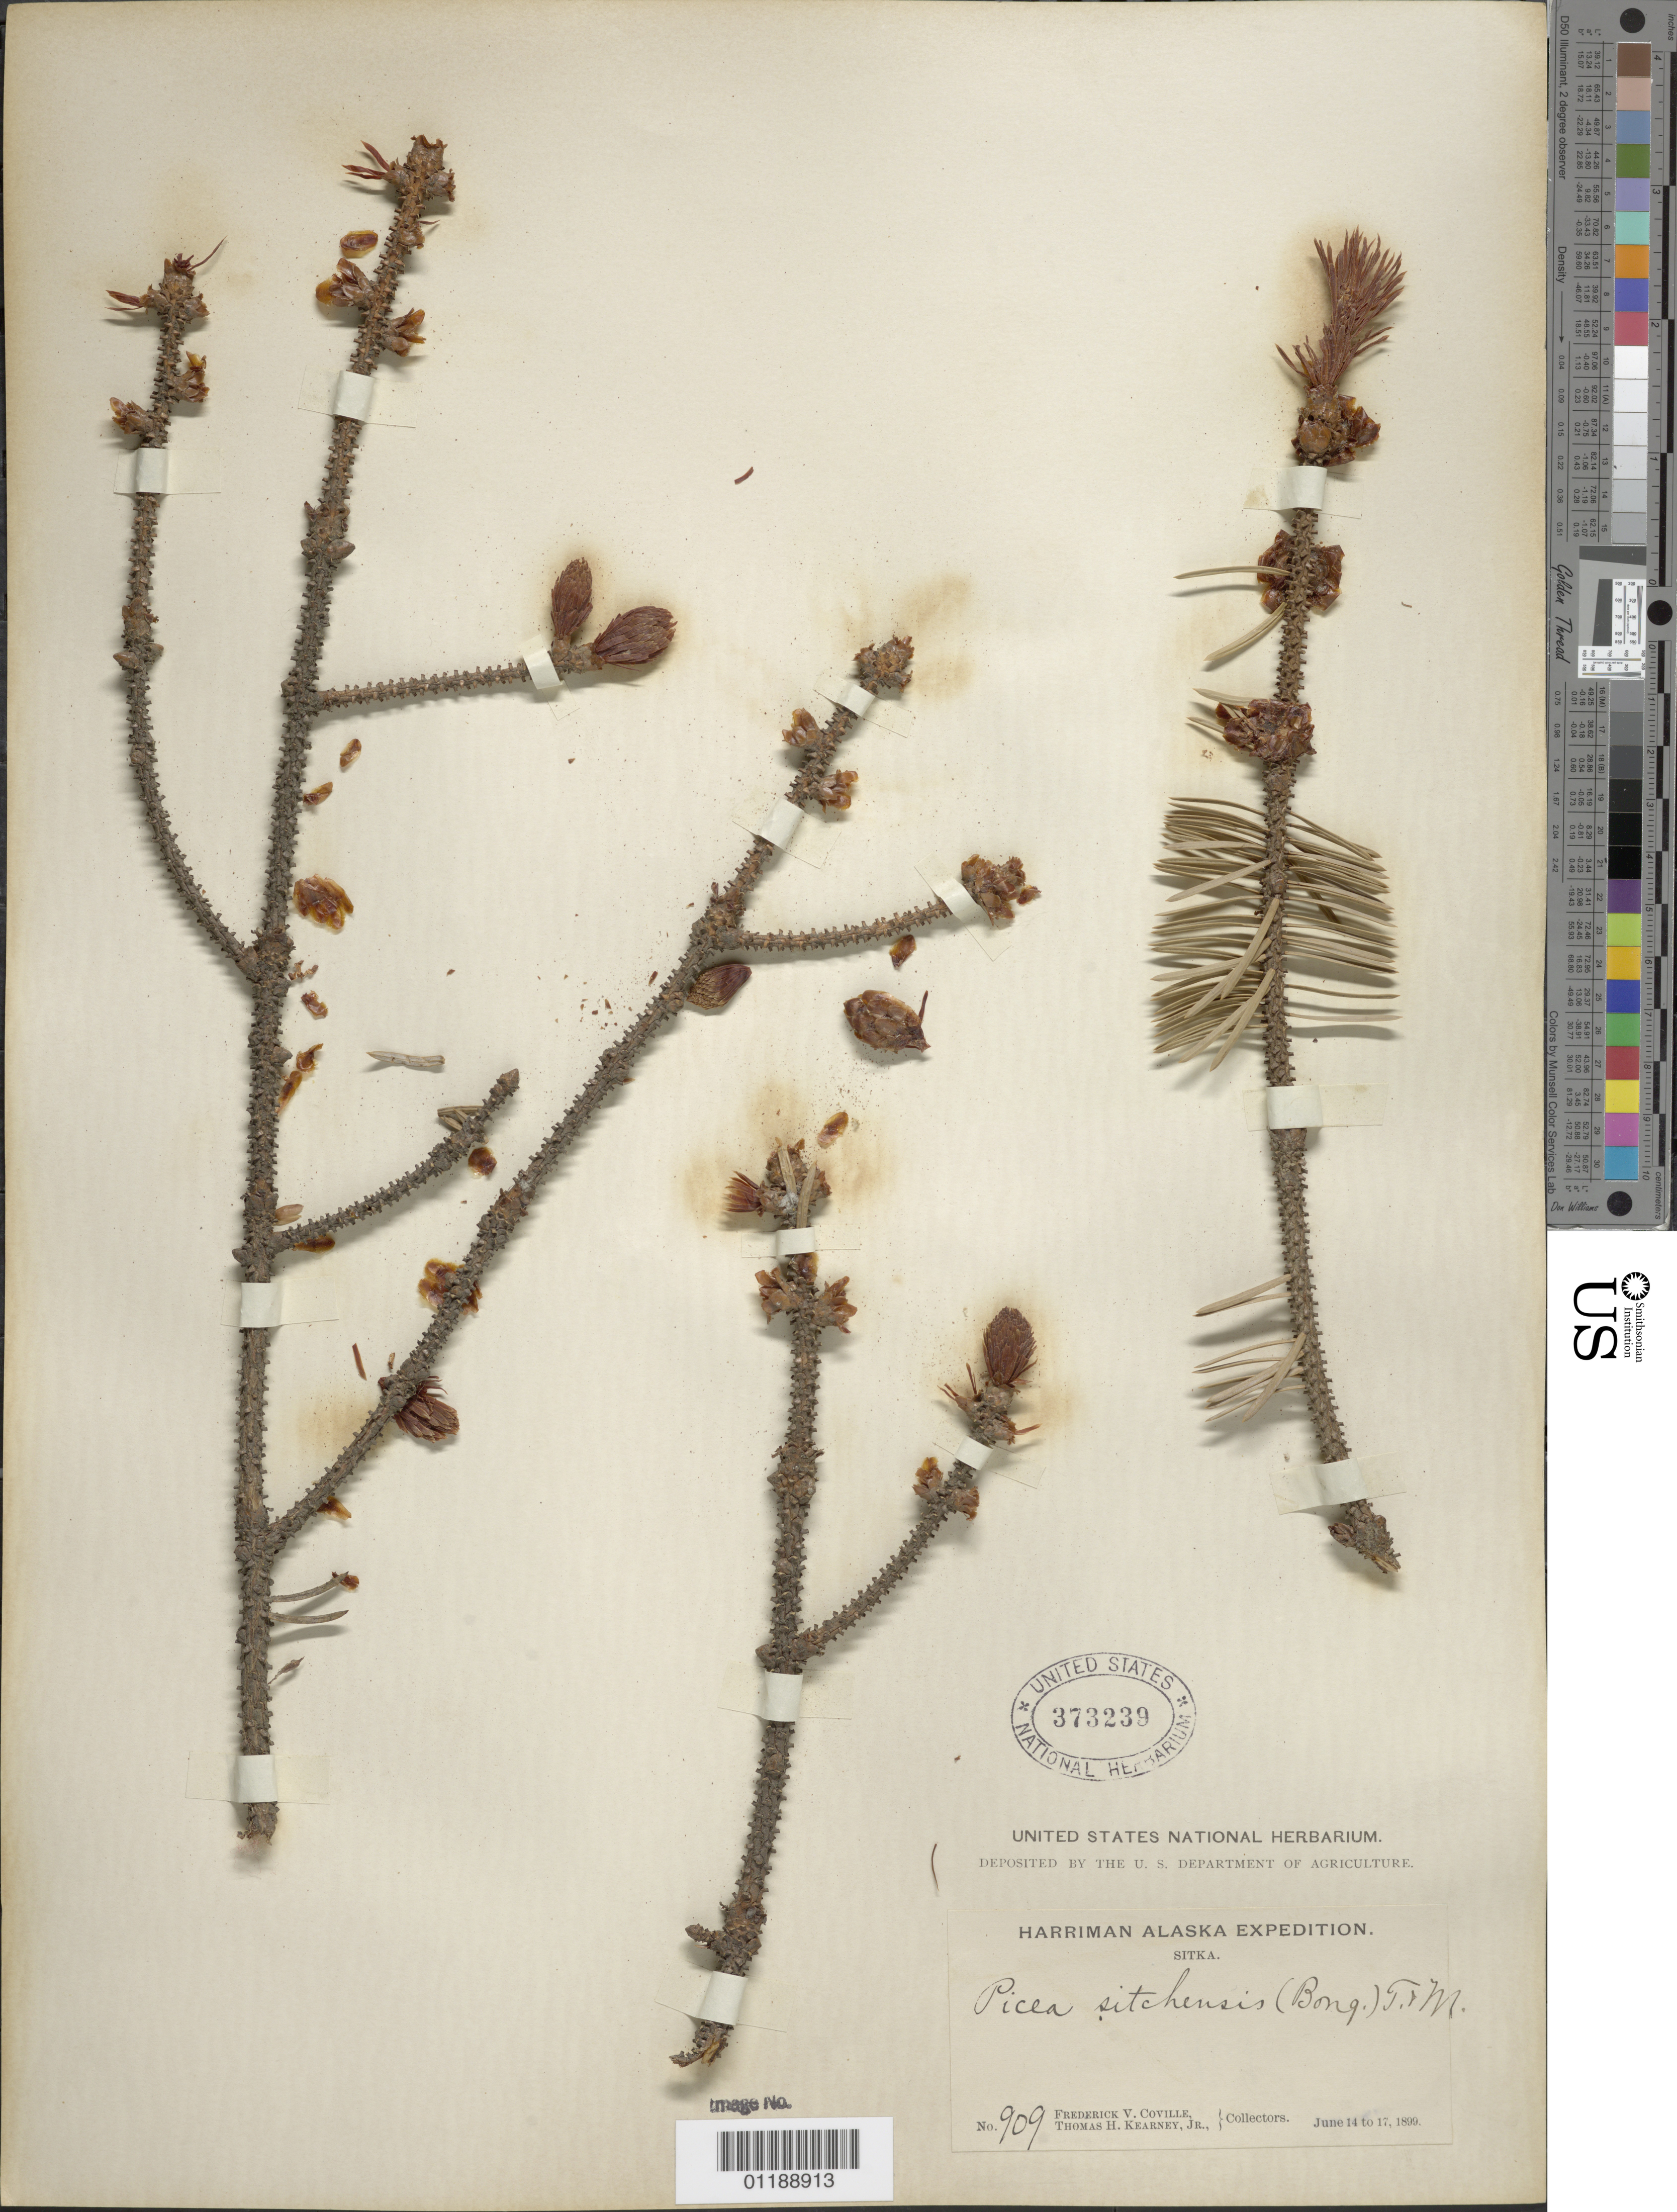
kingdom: Plantae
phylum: Tracheophyta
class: Pinopsida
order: Pinales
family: Pinaceae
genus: Picea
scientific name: Picea sitchensis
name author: (Bong.) Carrière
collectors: F. V. Coville & T. H. Kearney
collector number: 909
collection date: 1899-06-14/1899-06-17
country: United States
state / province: Alaska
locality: Sitka.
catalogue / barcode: US 373239